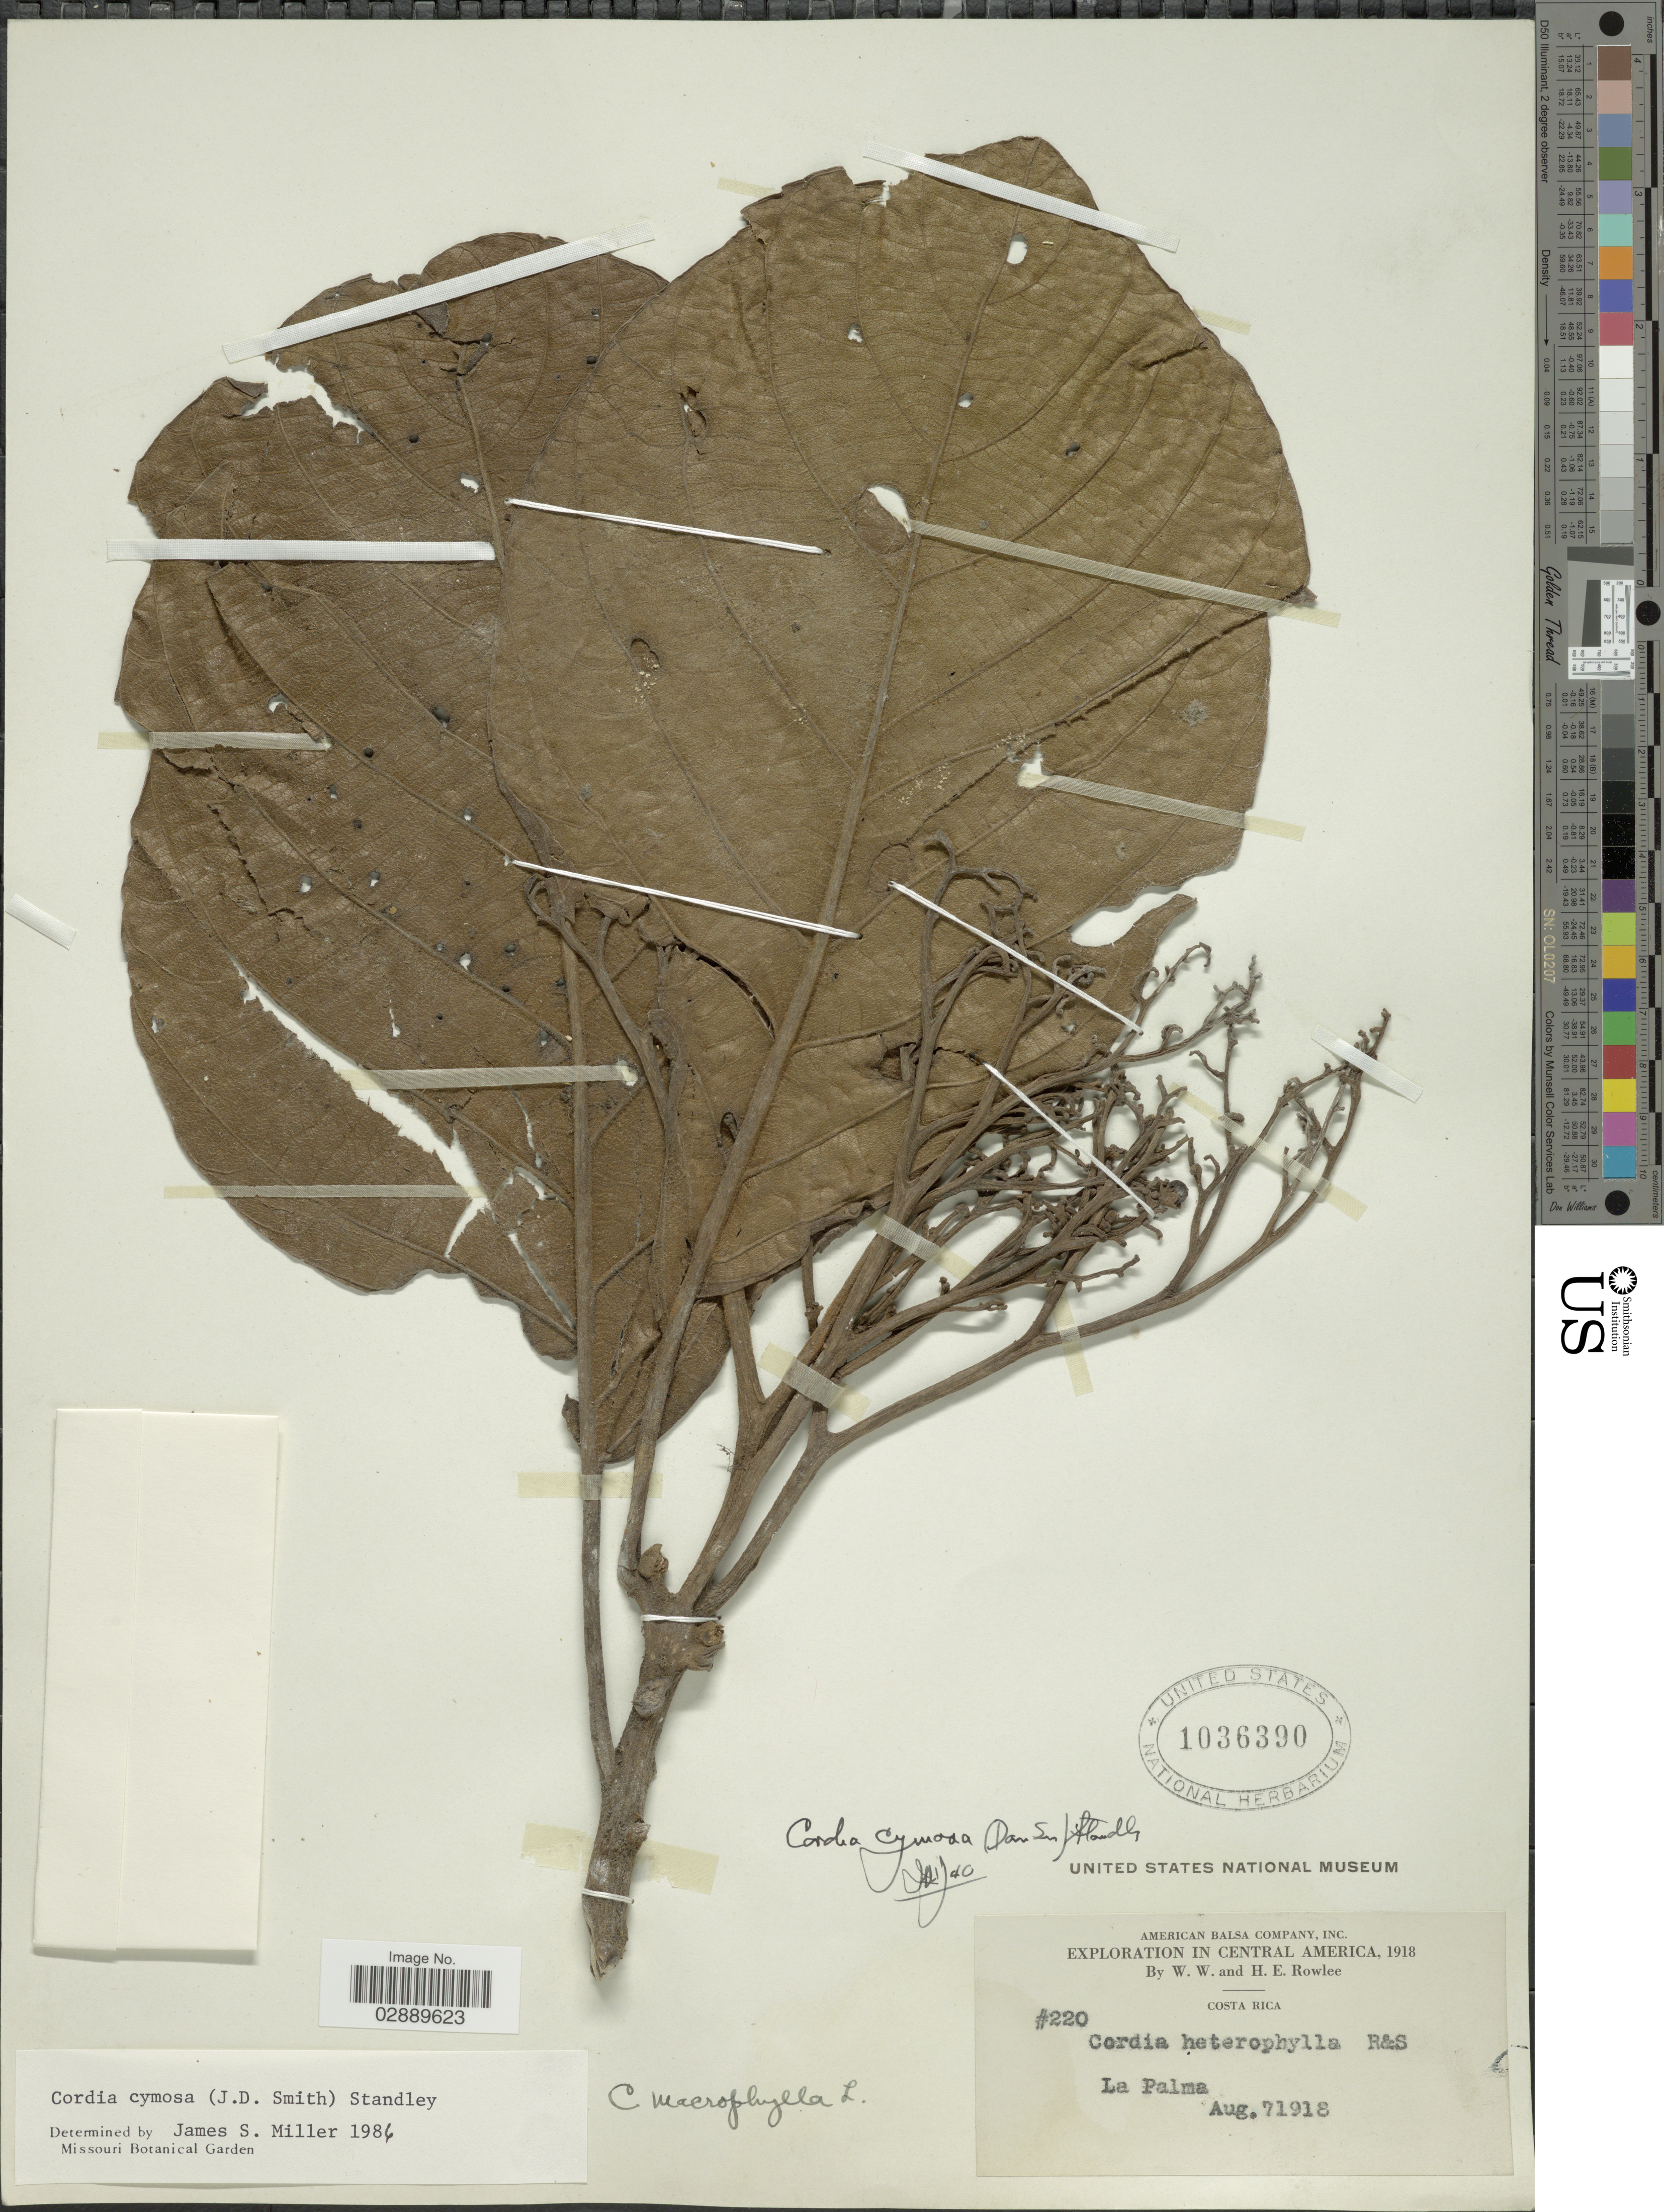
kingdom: Plantae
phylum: Tracheophyta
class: Magnoliopsida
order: Boraginales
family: Cordiaceae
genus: Cordia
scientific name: Cordia cymosa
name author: (Donn. Sm.) Standl.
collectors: W. W. Rowlee & H. E. Rowlee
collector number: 220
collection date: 1918-08-07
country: Costa Rica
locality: La Palma.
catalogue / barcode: US 1036390